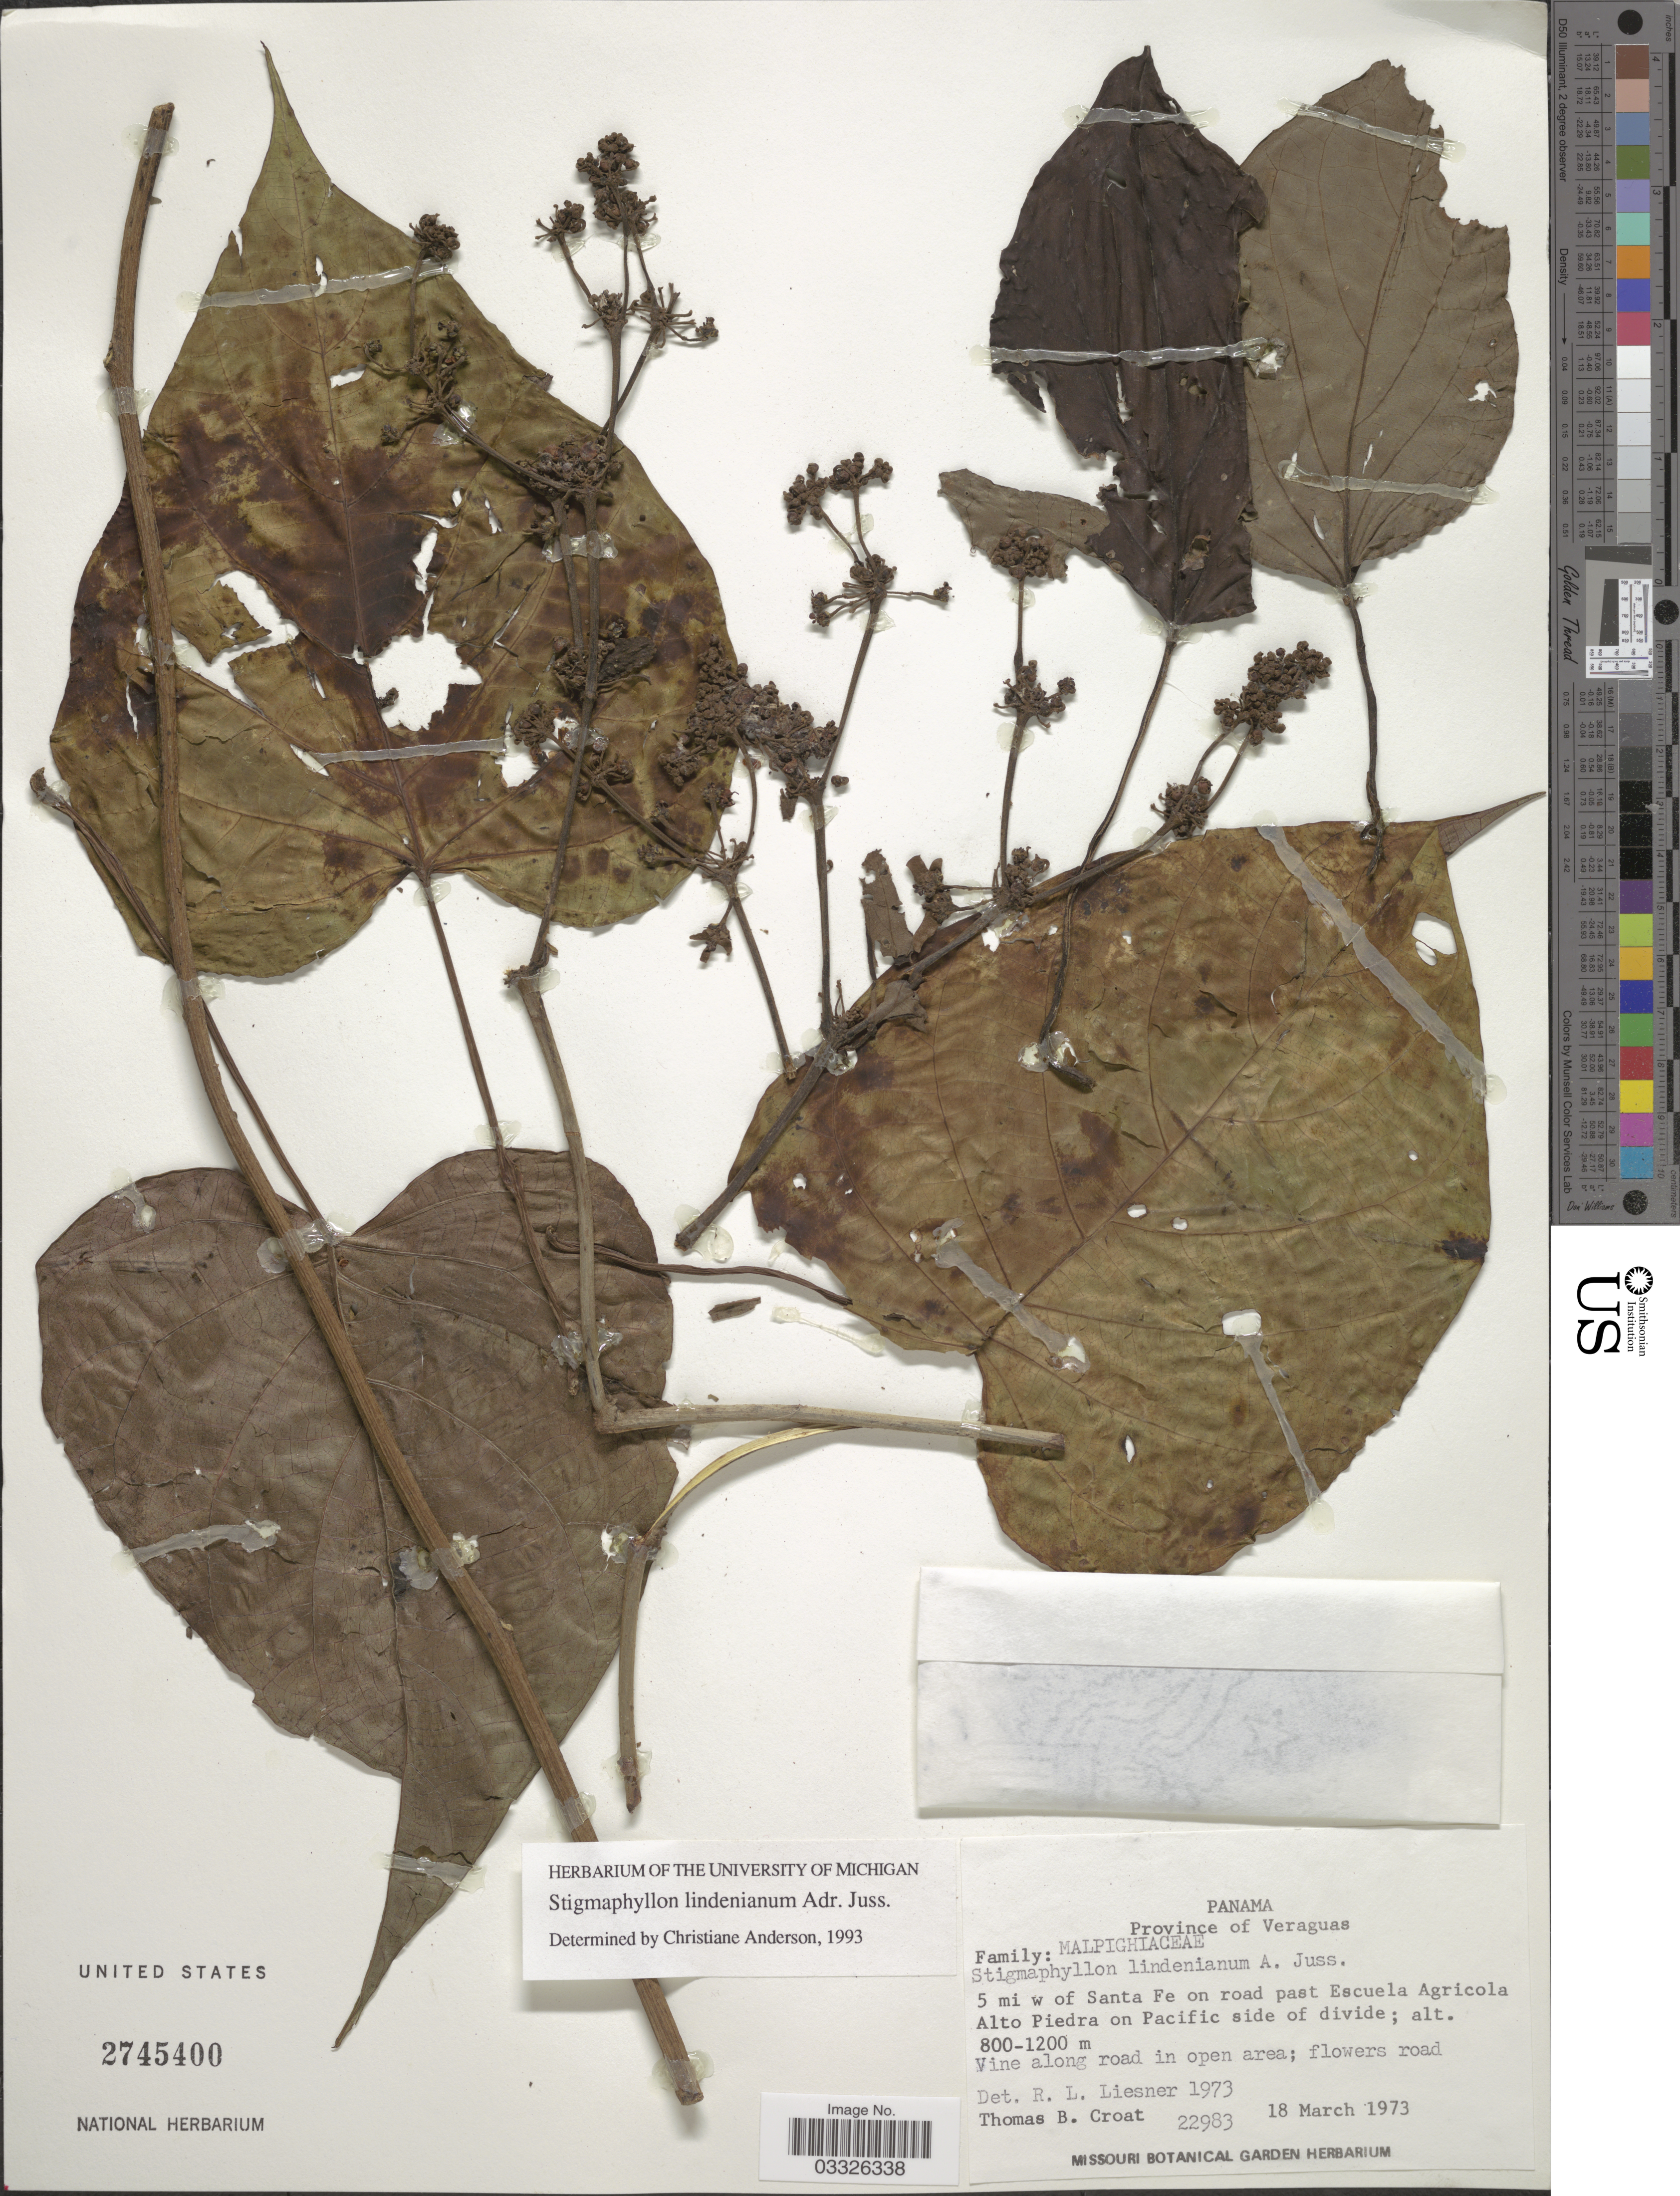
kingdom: Plantae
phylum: Tracheophyta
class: Magnoliopsida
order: Malpighiales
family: Malpighiaceae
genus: Stigmaphyllon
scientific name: Stigmaphyllon lindenianum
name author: A. Juss.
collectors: T. B. Croat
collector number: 22983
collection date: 1973-03-18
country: Panama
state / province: Veraguas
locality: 5 mi w of Santa Fe on road past Escuela Agricola Alto Piedra on Pacific side of divide.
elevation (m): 800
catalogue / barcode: US 2745400